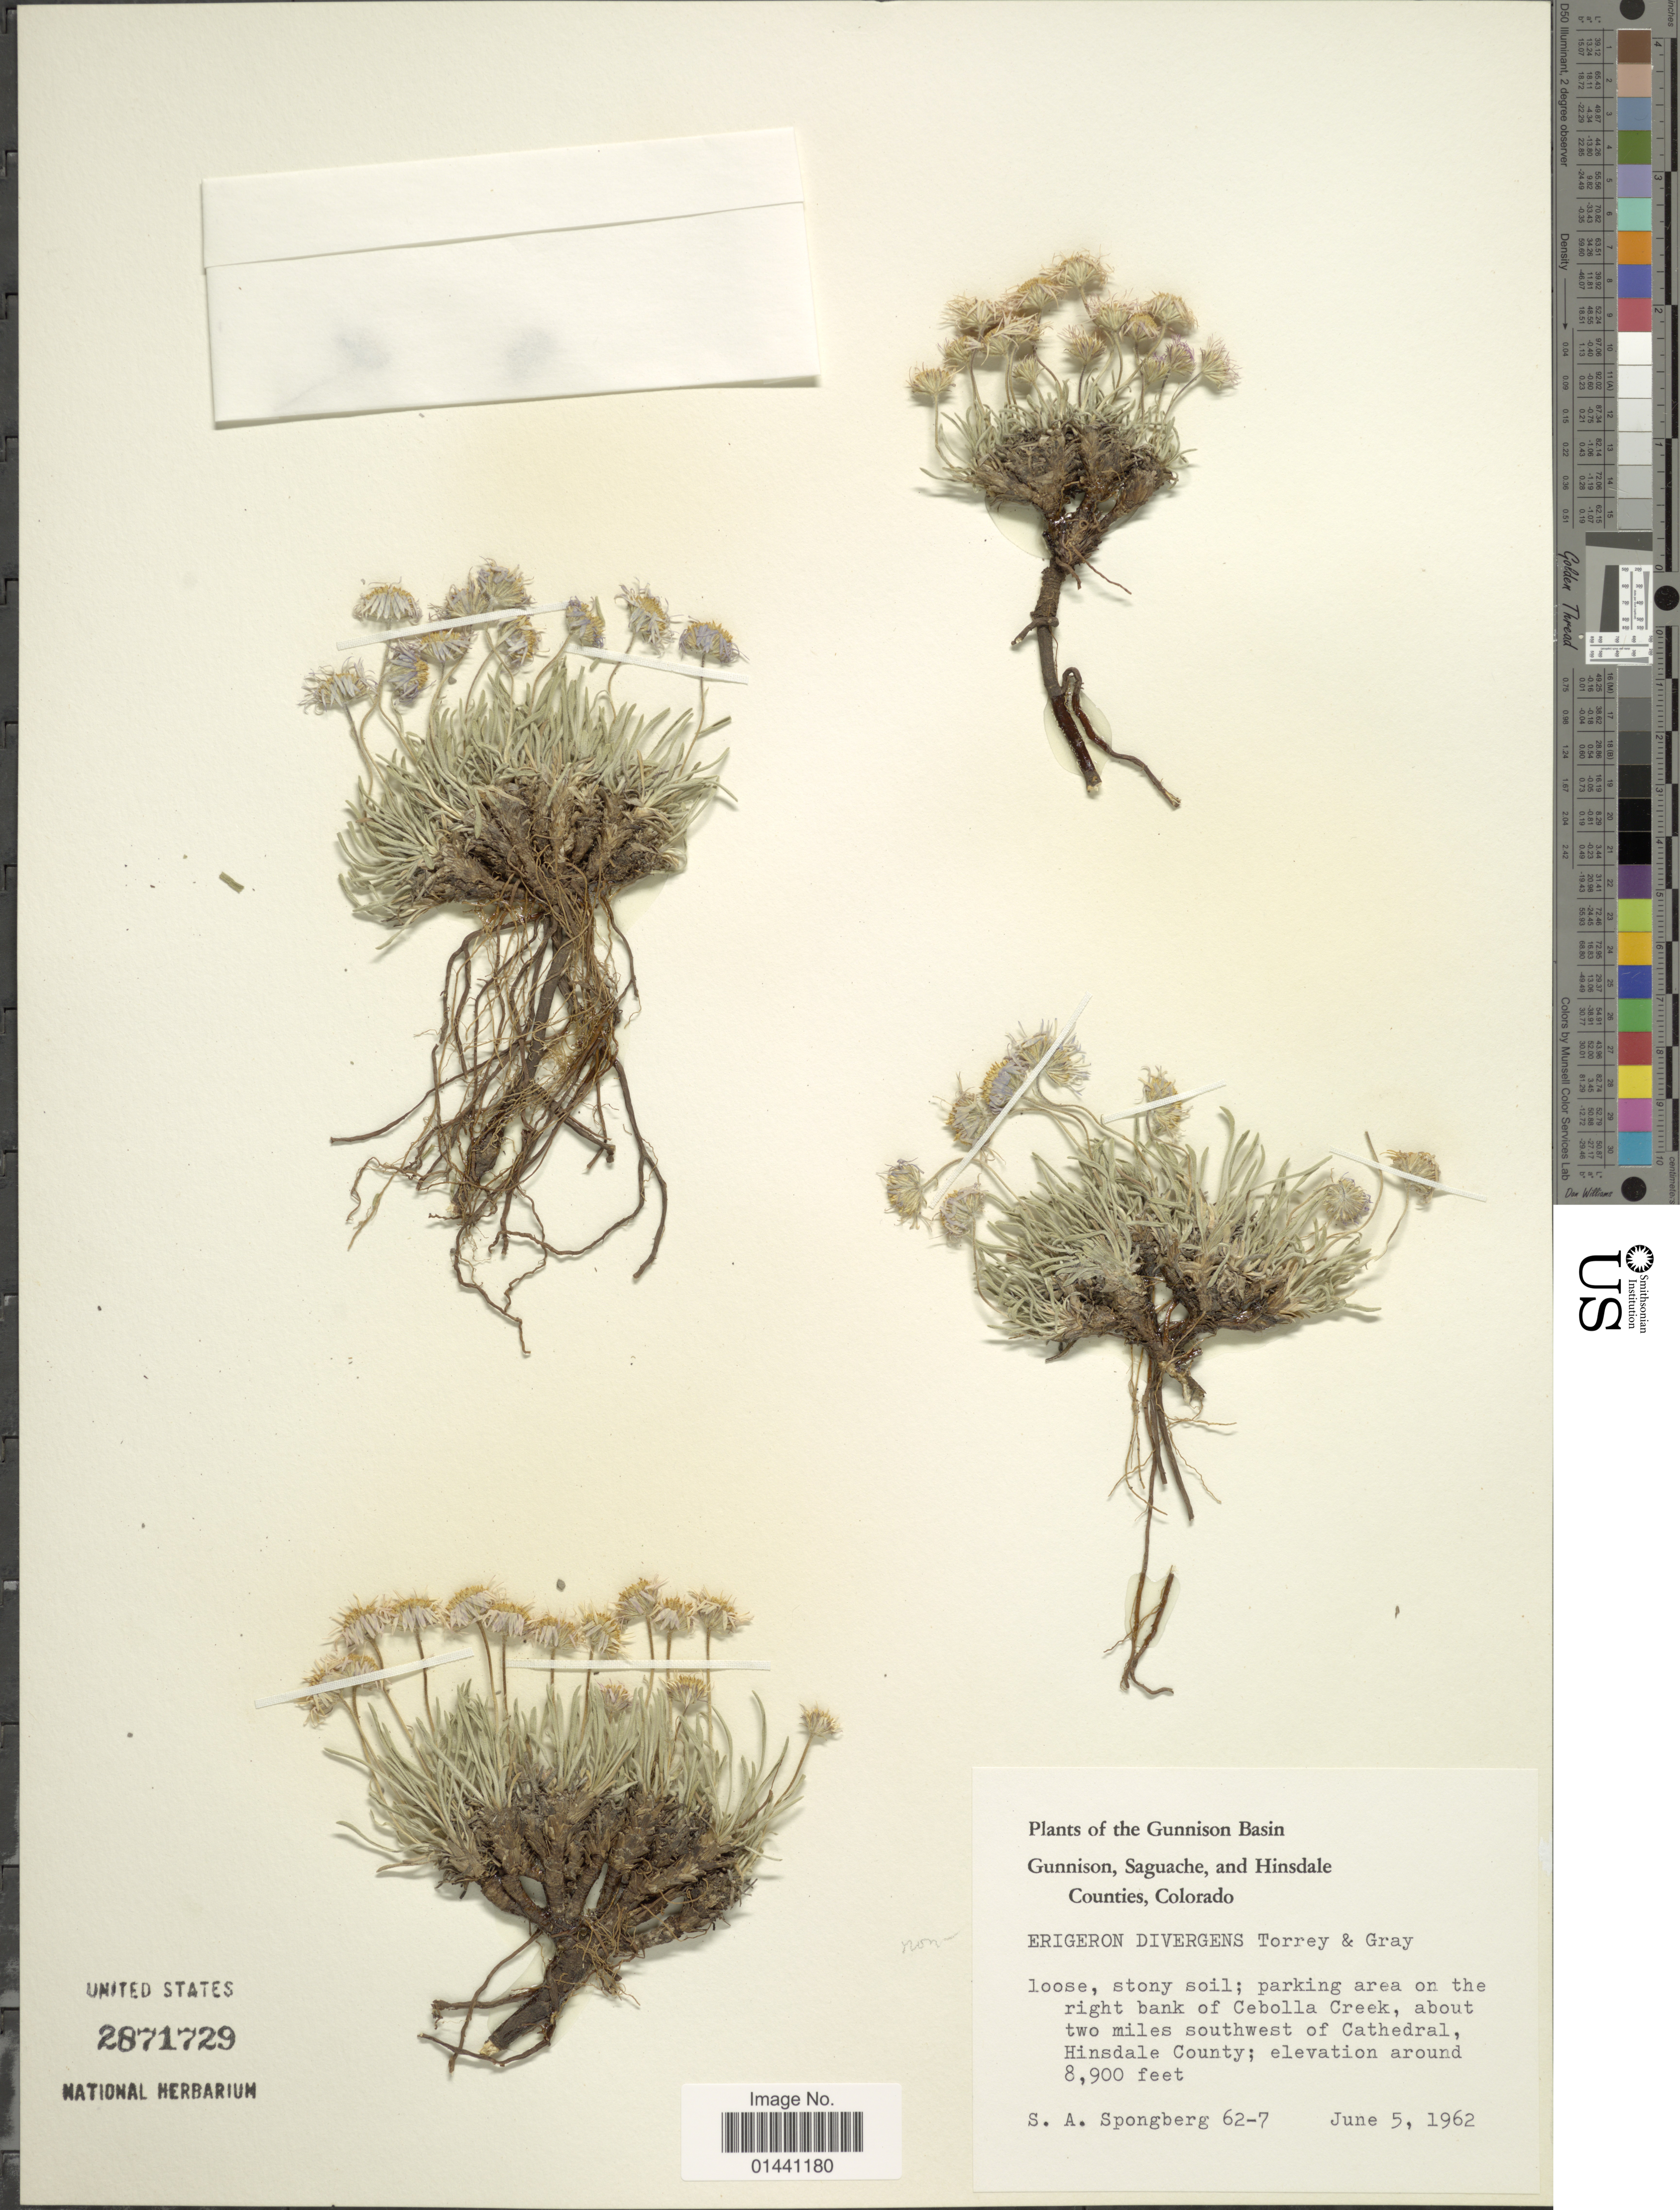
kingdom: Plantae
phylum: Tracheophyta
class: Magnoliopsida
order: Asterales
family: Asteraceae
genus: Erigeron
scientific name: Erigeron sp.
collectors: S. A.Spongberg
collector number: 62-7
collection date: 1962-06-05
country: United States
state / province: Colorado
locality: Gunnison Basin, Gunnison, Saguache, and Hinsdale Counties, parking area on the right bank of Cebolla Creek, about two miles southwest of Cathedral, Hinsdale County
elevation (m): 2713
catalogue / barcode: US 2871729